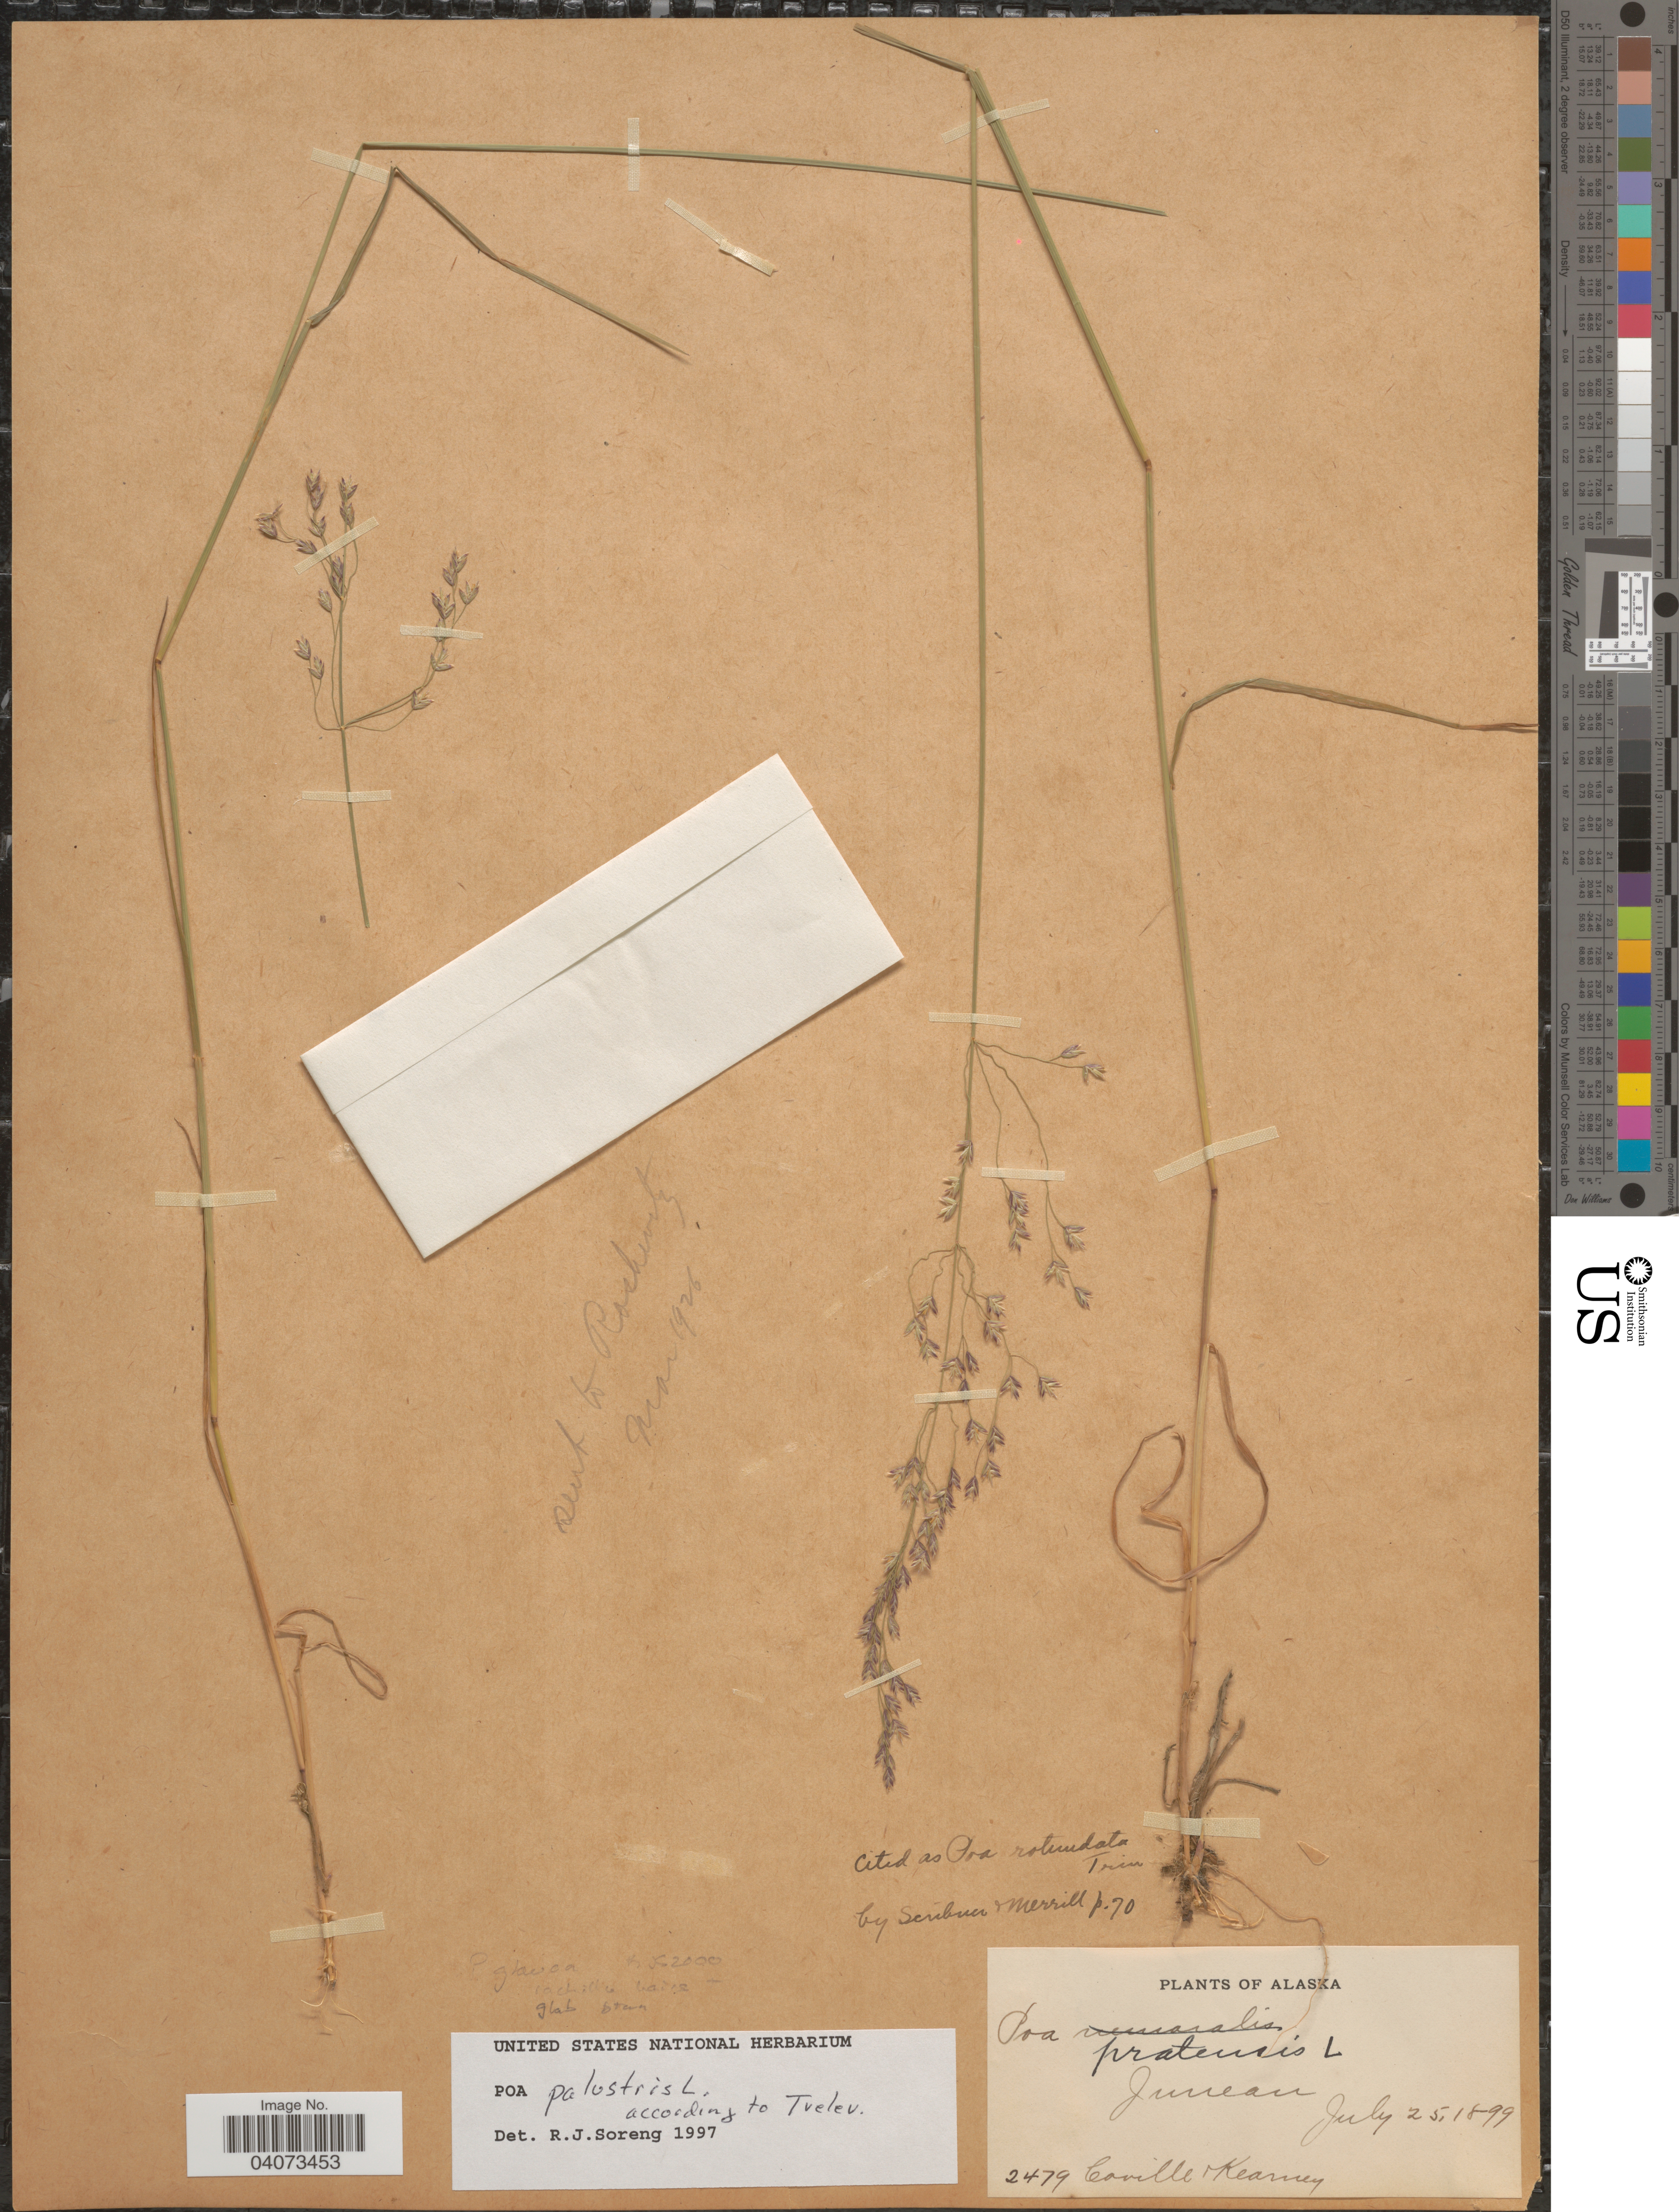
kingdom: Plantae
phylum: Tracheophyta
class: Liliopsida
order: Poales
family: Poaceae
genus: Poa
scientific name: Poa glauca fo. rotundata ined.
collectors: Coville & Kearney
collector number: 2479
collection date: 1899-07-25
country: United States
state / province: Alaska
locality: Juneau.